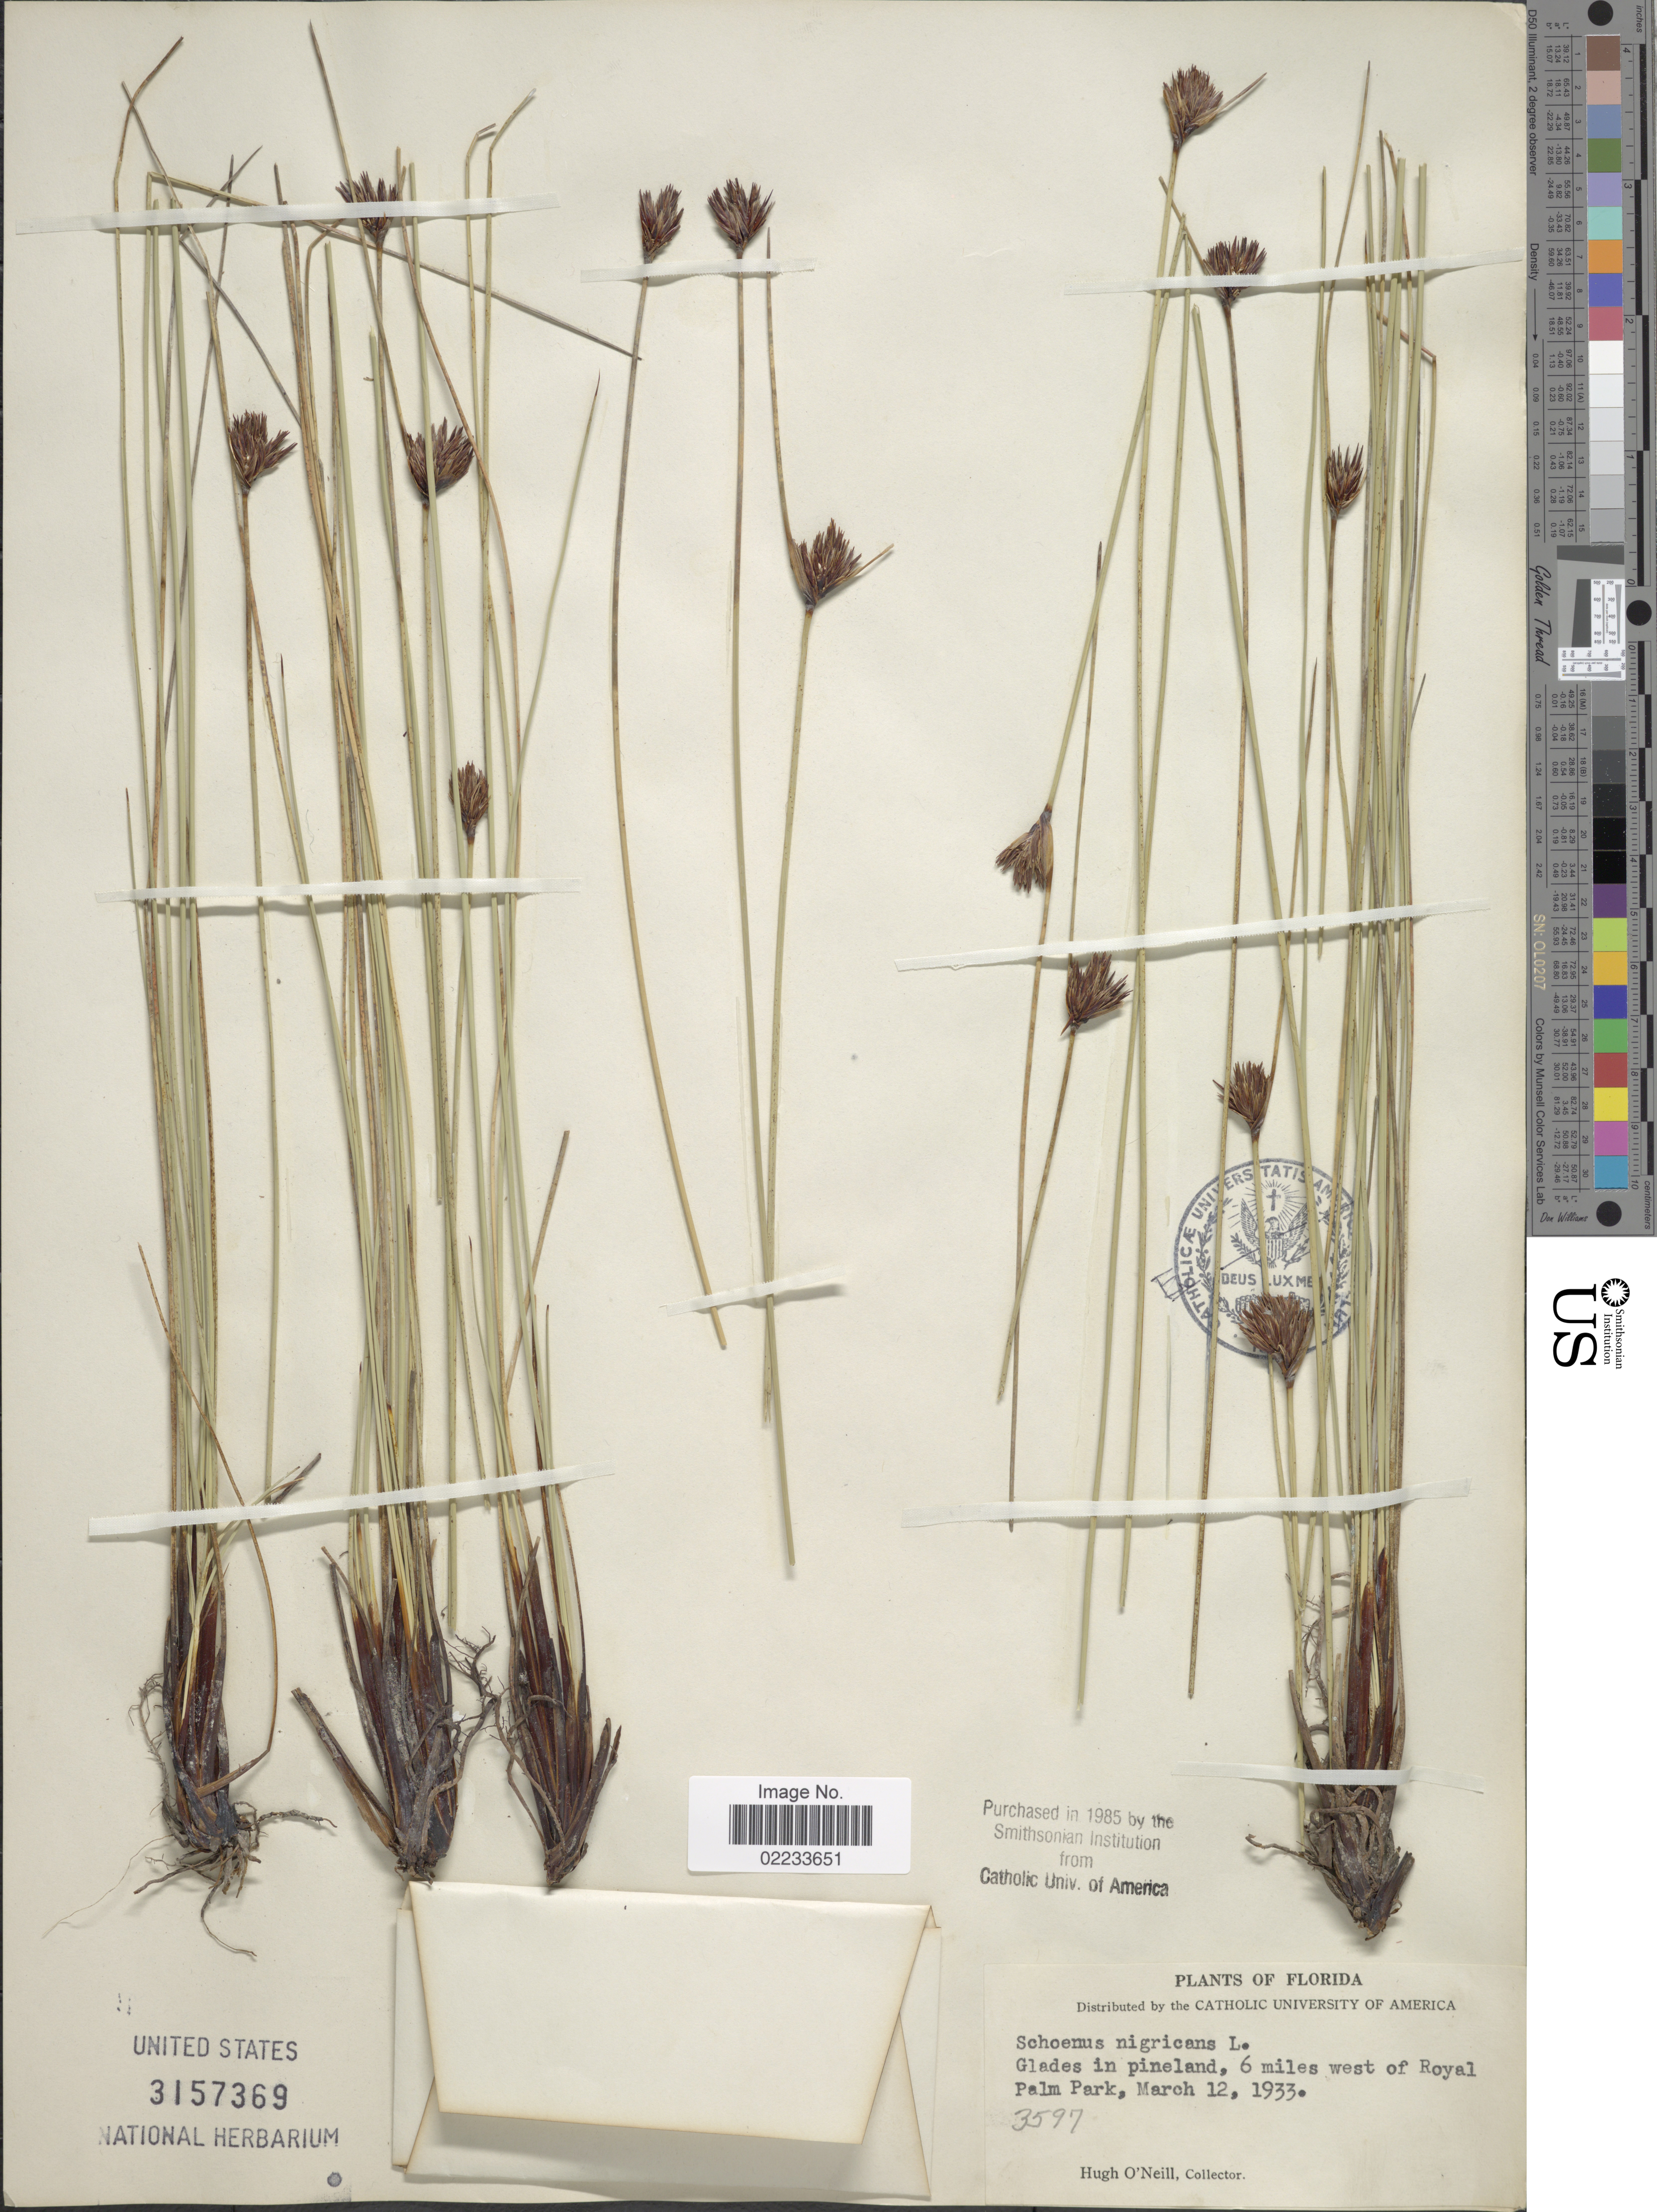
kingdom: Plantae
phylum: Tracheophyta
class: Liliopsida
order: Poales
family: Cyperaceae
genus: Schoenus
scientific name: Schoenus nigricans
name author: L.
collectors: H. O'Neill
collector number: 3597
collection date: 1933-03-12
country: United States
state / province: Florida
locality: Glades in pineland, 6 miles west of Royal Palm Park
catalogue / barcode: US 3157369